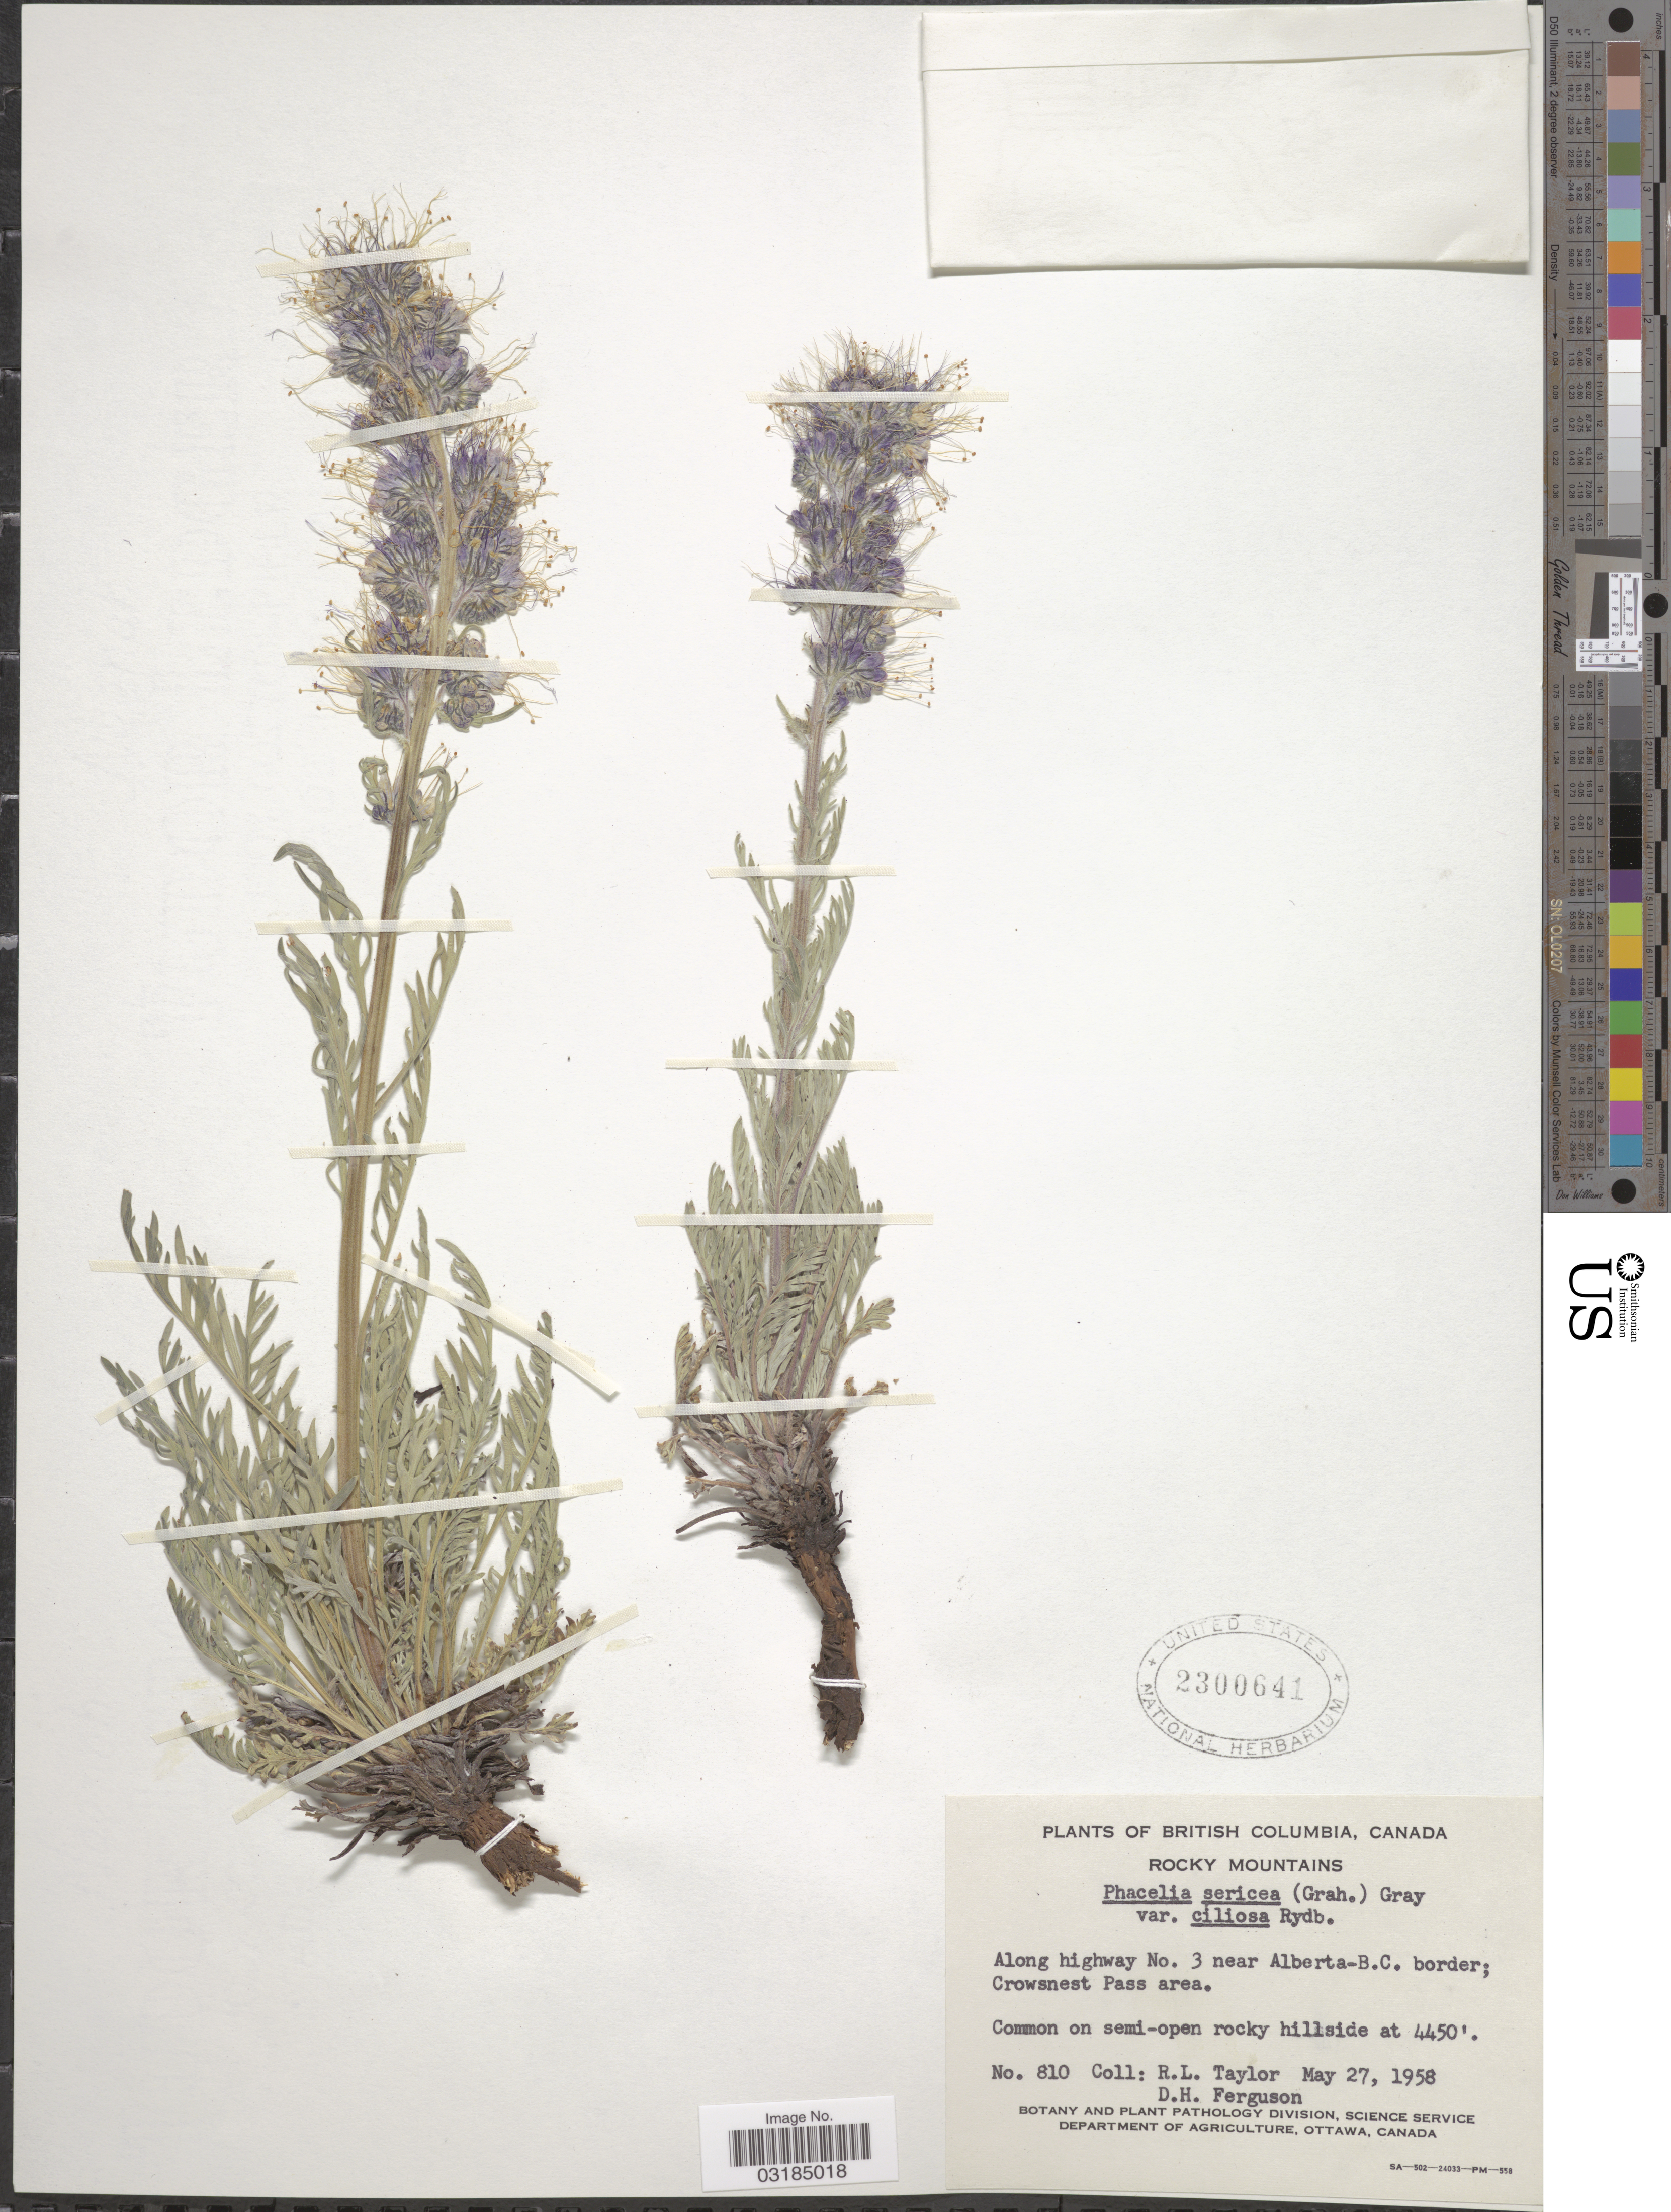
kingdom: Plantae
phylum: Tracheophyta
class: Magnoliopsida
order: Boraginales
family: Hydrophyllaceae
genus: Phacelia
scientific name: Phacelia ciliosa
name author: Rydb.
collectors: R. Taylor & D. Ferguson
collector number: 810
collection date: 1958-05-27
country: Canada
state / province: British Columbia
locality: Rocky Mountains. Along Highway No. 3 near Alberta-B.C. border; Crowsnest Pass area.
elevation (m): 1356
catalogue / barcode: US 2300641